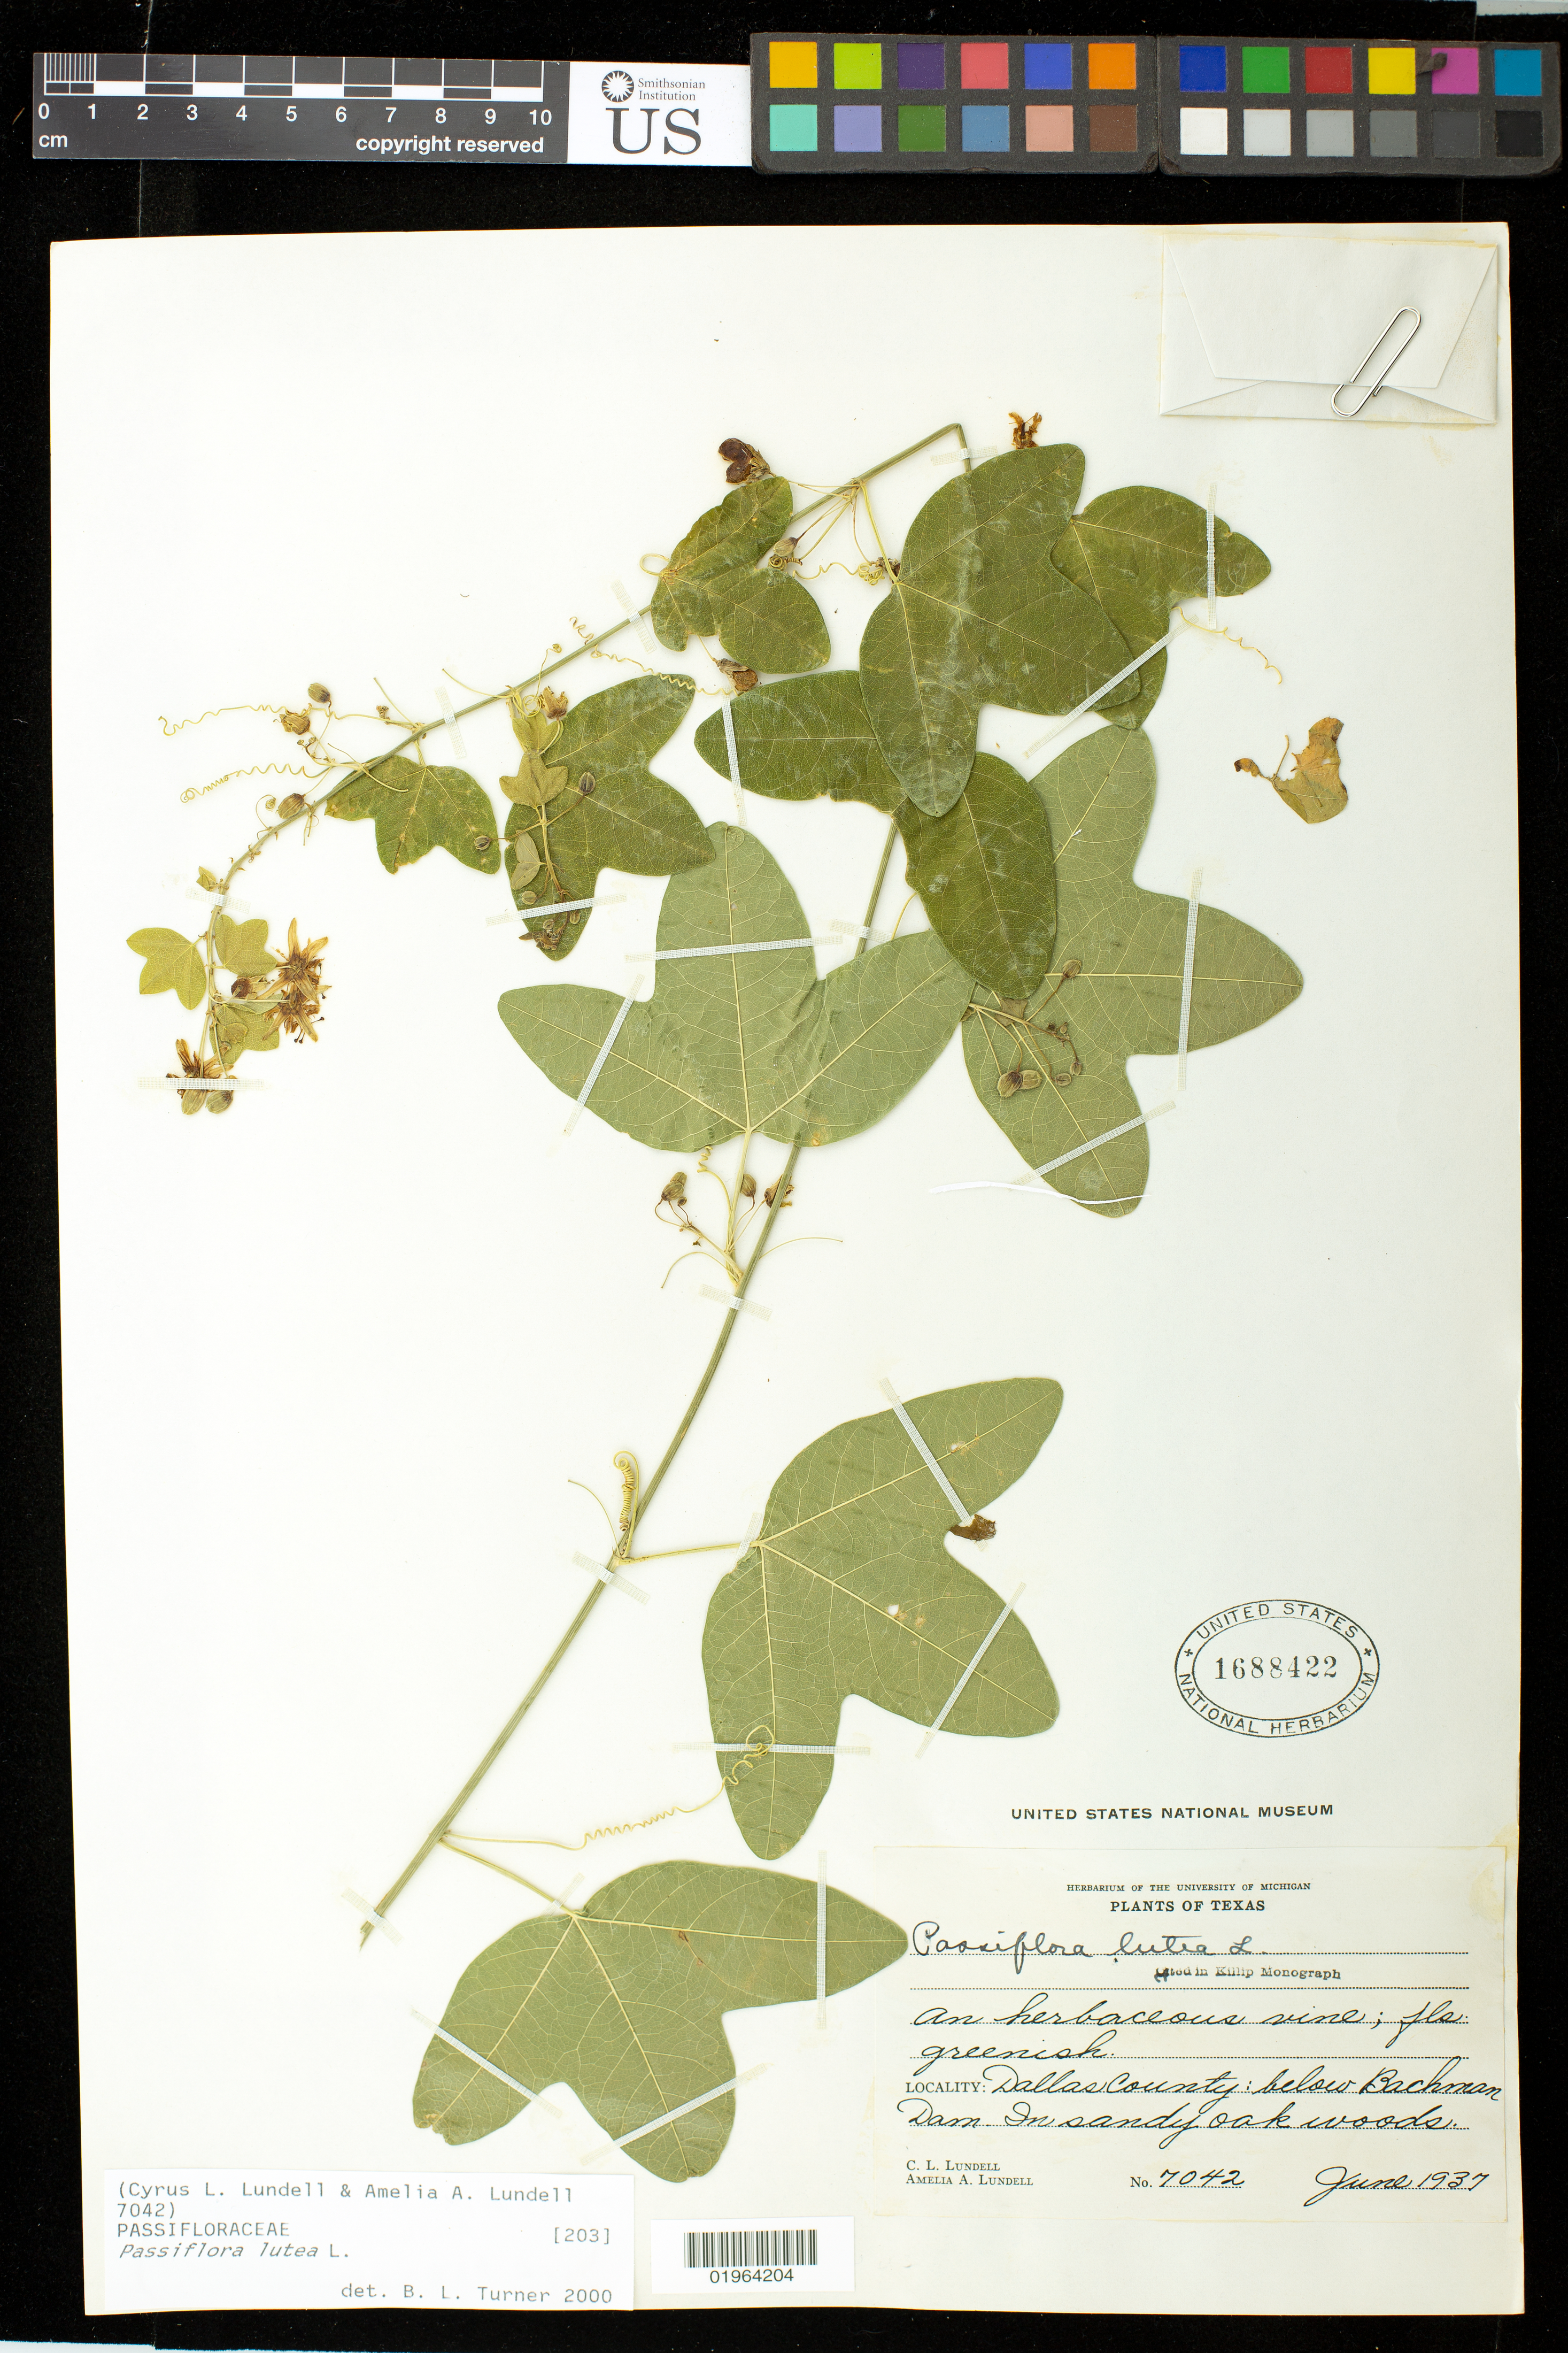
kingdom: Plantae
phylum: Tracheophyta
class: Magnoliopsida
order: Malpighiales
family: Passifloraceae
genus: Passiflora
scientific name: Passiflora lutea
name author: L.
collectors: C. L. Lundell & A. A. Lundell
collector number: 7042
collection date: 1937-06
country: United States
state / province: Texas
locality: Dallas County: below Backman Dam.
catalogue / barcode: US 1688422